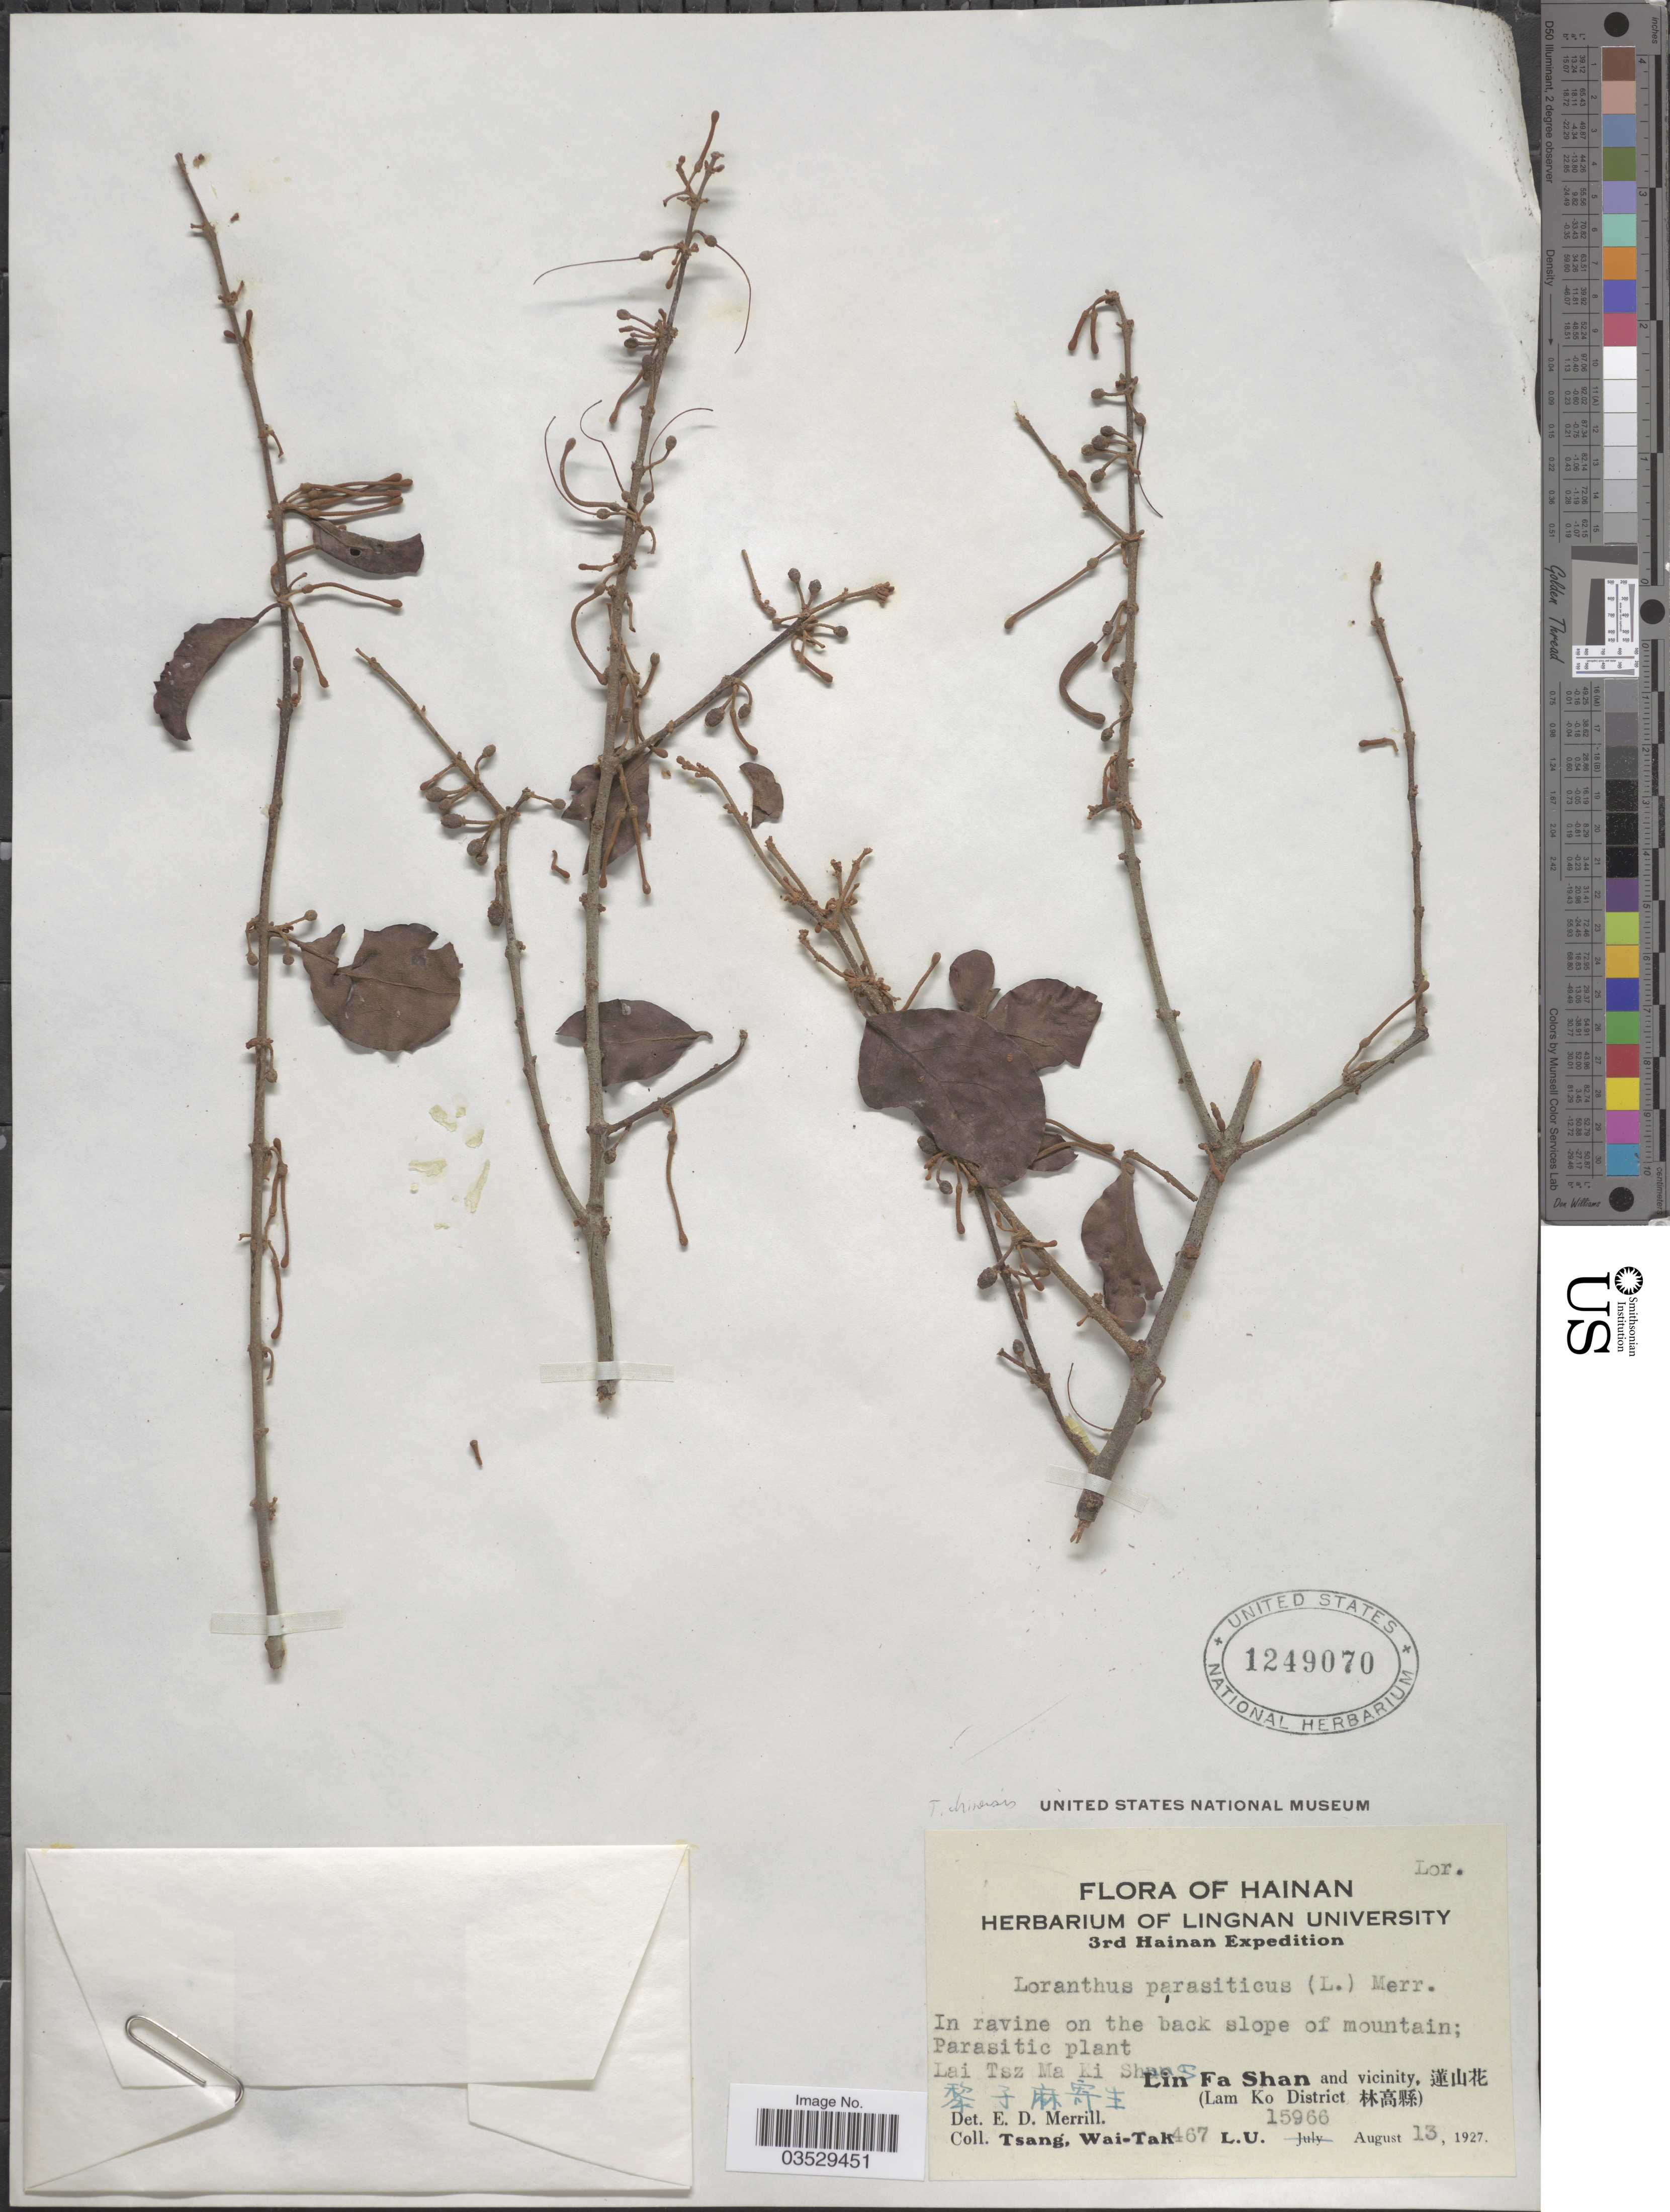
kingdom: Plantae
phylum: Tracheophyta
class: Magnoliopsida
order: Santalales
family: Loranthaceae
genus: Scurrula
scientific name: Scurrula parasitica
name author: L.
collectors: W. T. Tsang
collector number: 467L.U.15966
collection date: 1927-08-13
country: China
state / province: Hainan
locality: ravine on the back slope of mountain. Lai Tsz Ma Ki Shan[interpreted]. Lin fa Shan and vicinity, (Lam Ko District).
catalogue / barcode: US 1249070